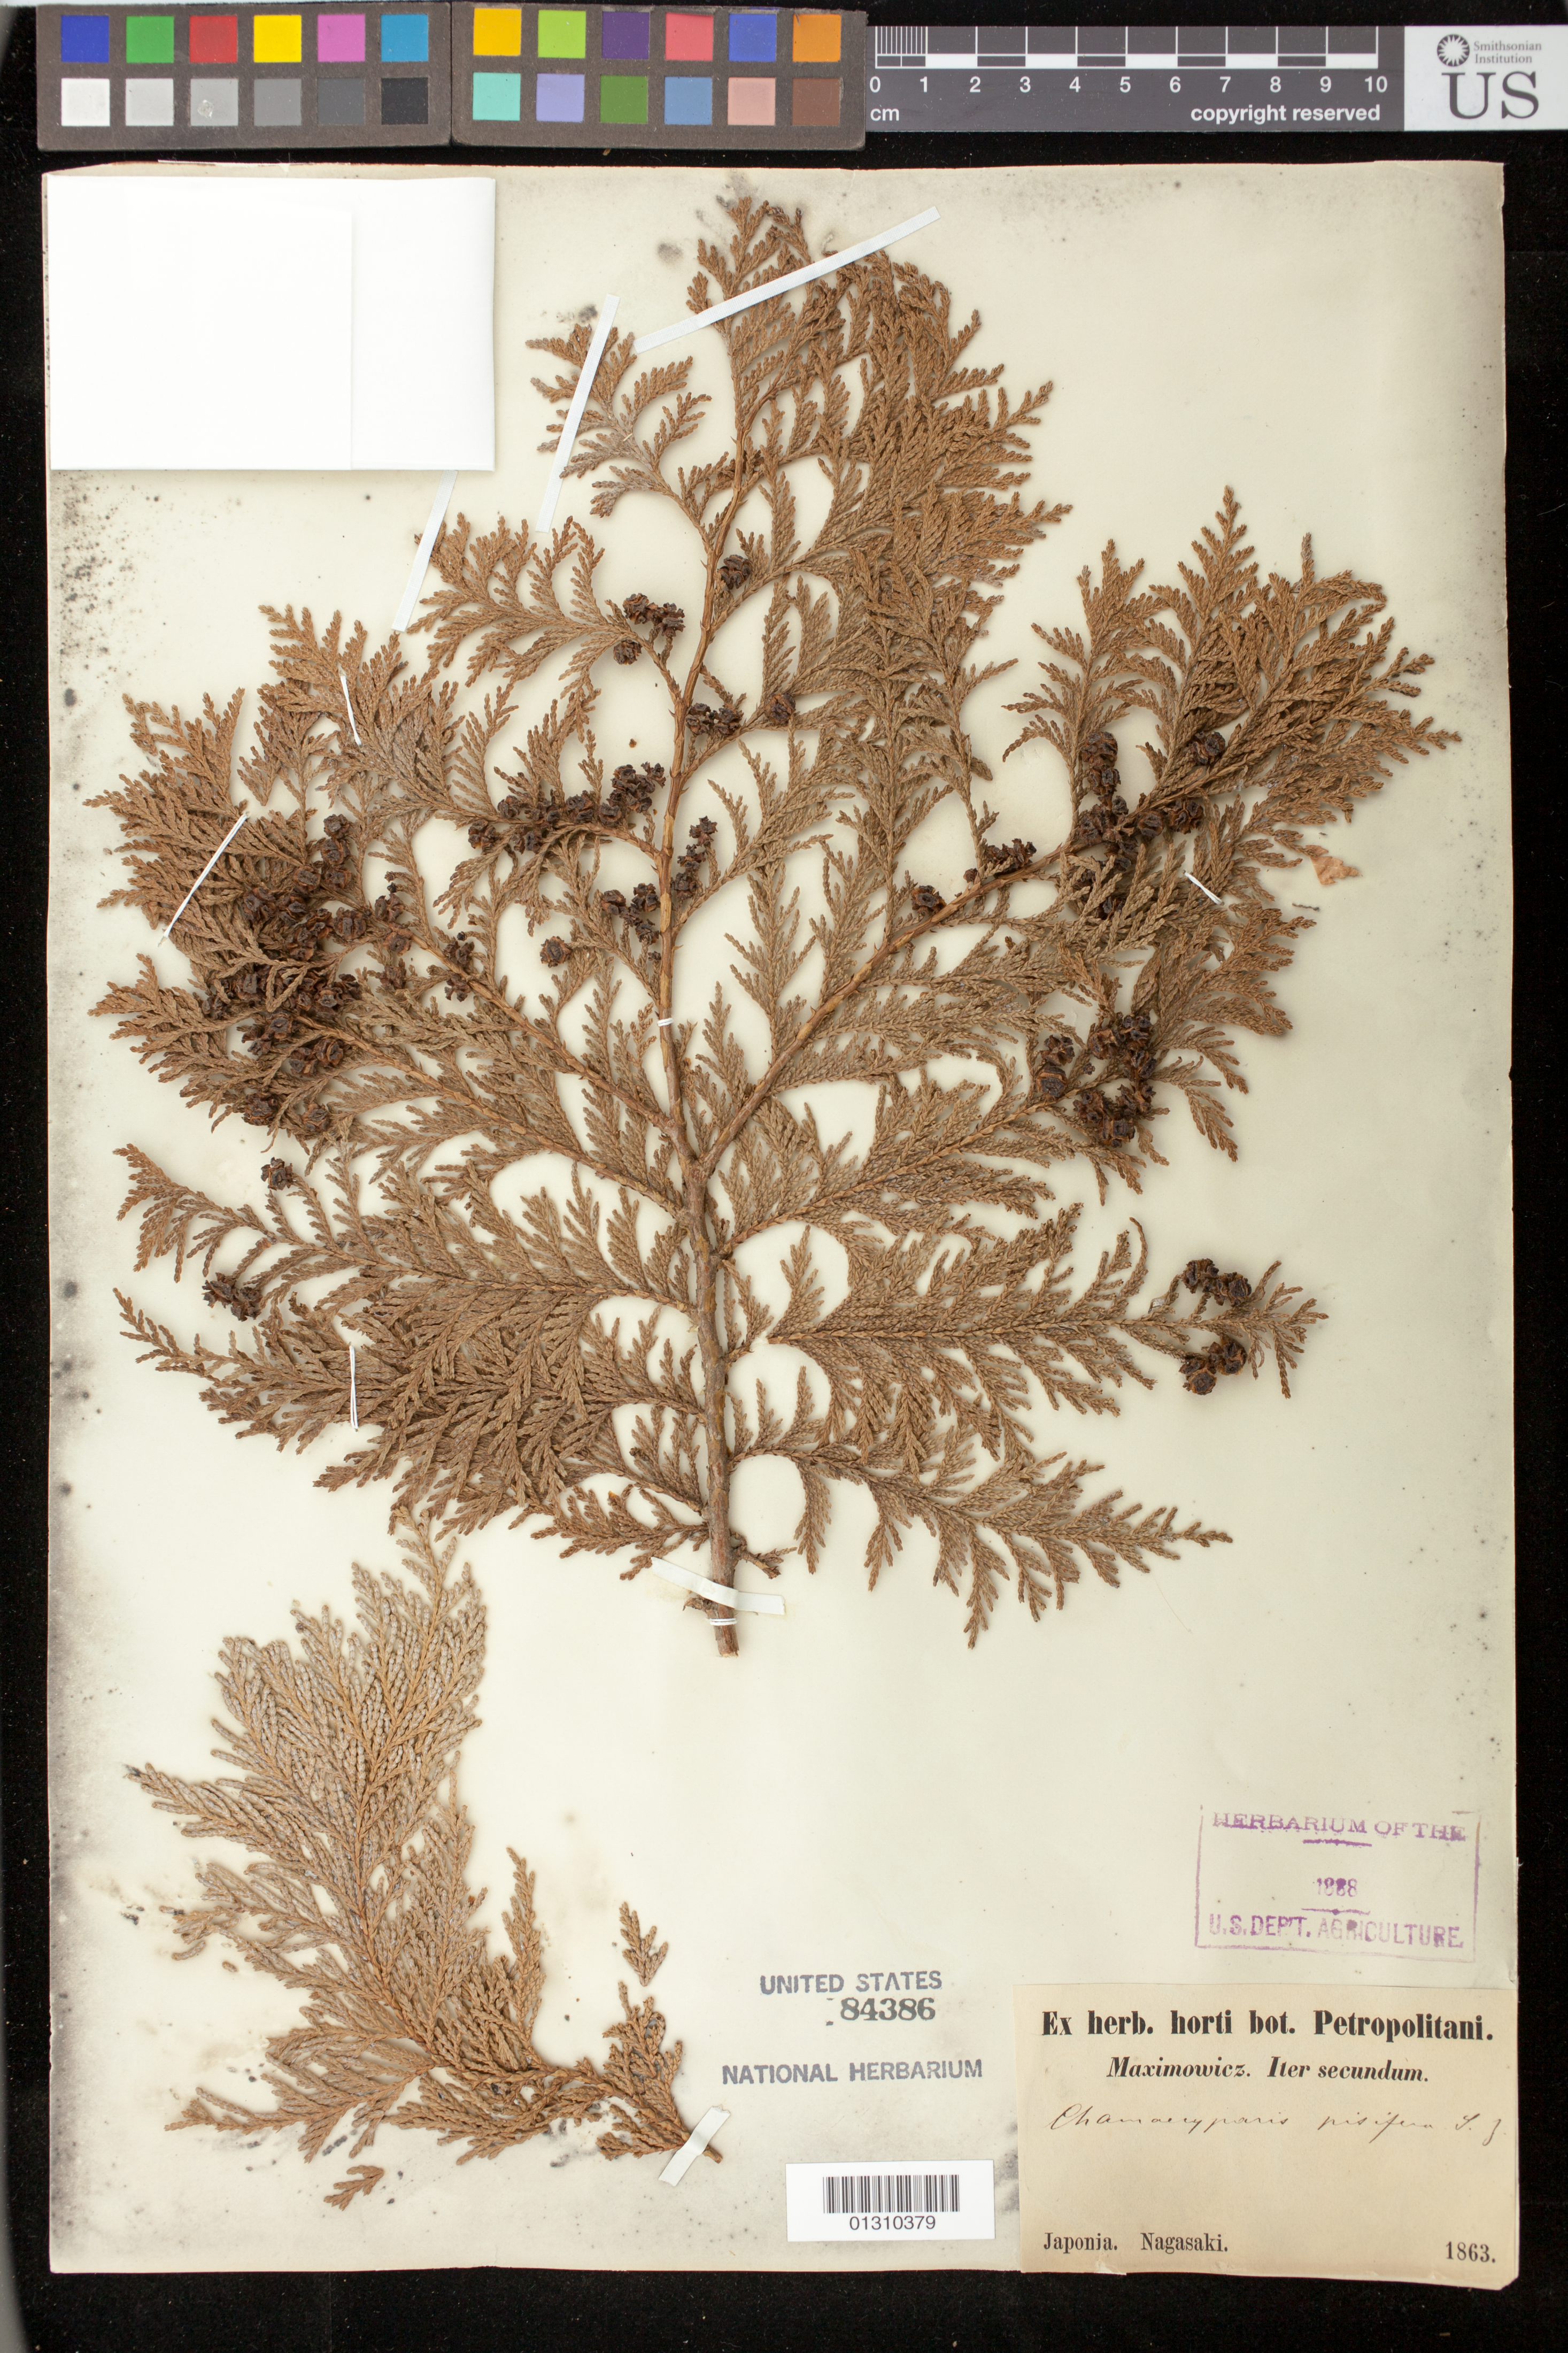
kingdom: Plantae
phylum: Tracheophyta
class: Pinopsida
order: Pinales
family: Cupressaceae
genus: Chamaecyparis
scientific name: Chamaecyparis pisifera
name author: (Siebold & Zucc.) Endl.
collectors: ex Herb. Horti Bot. Petropolitani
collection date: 1863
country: Japan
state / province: Nagasaki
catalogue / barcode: US 84386